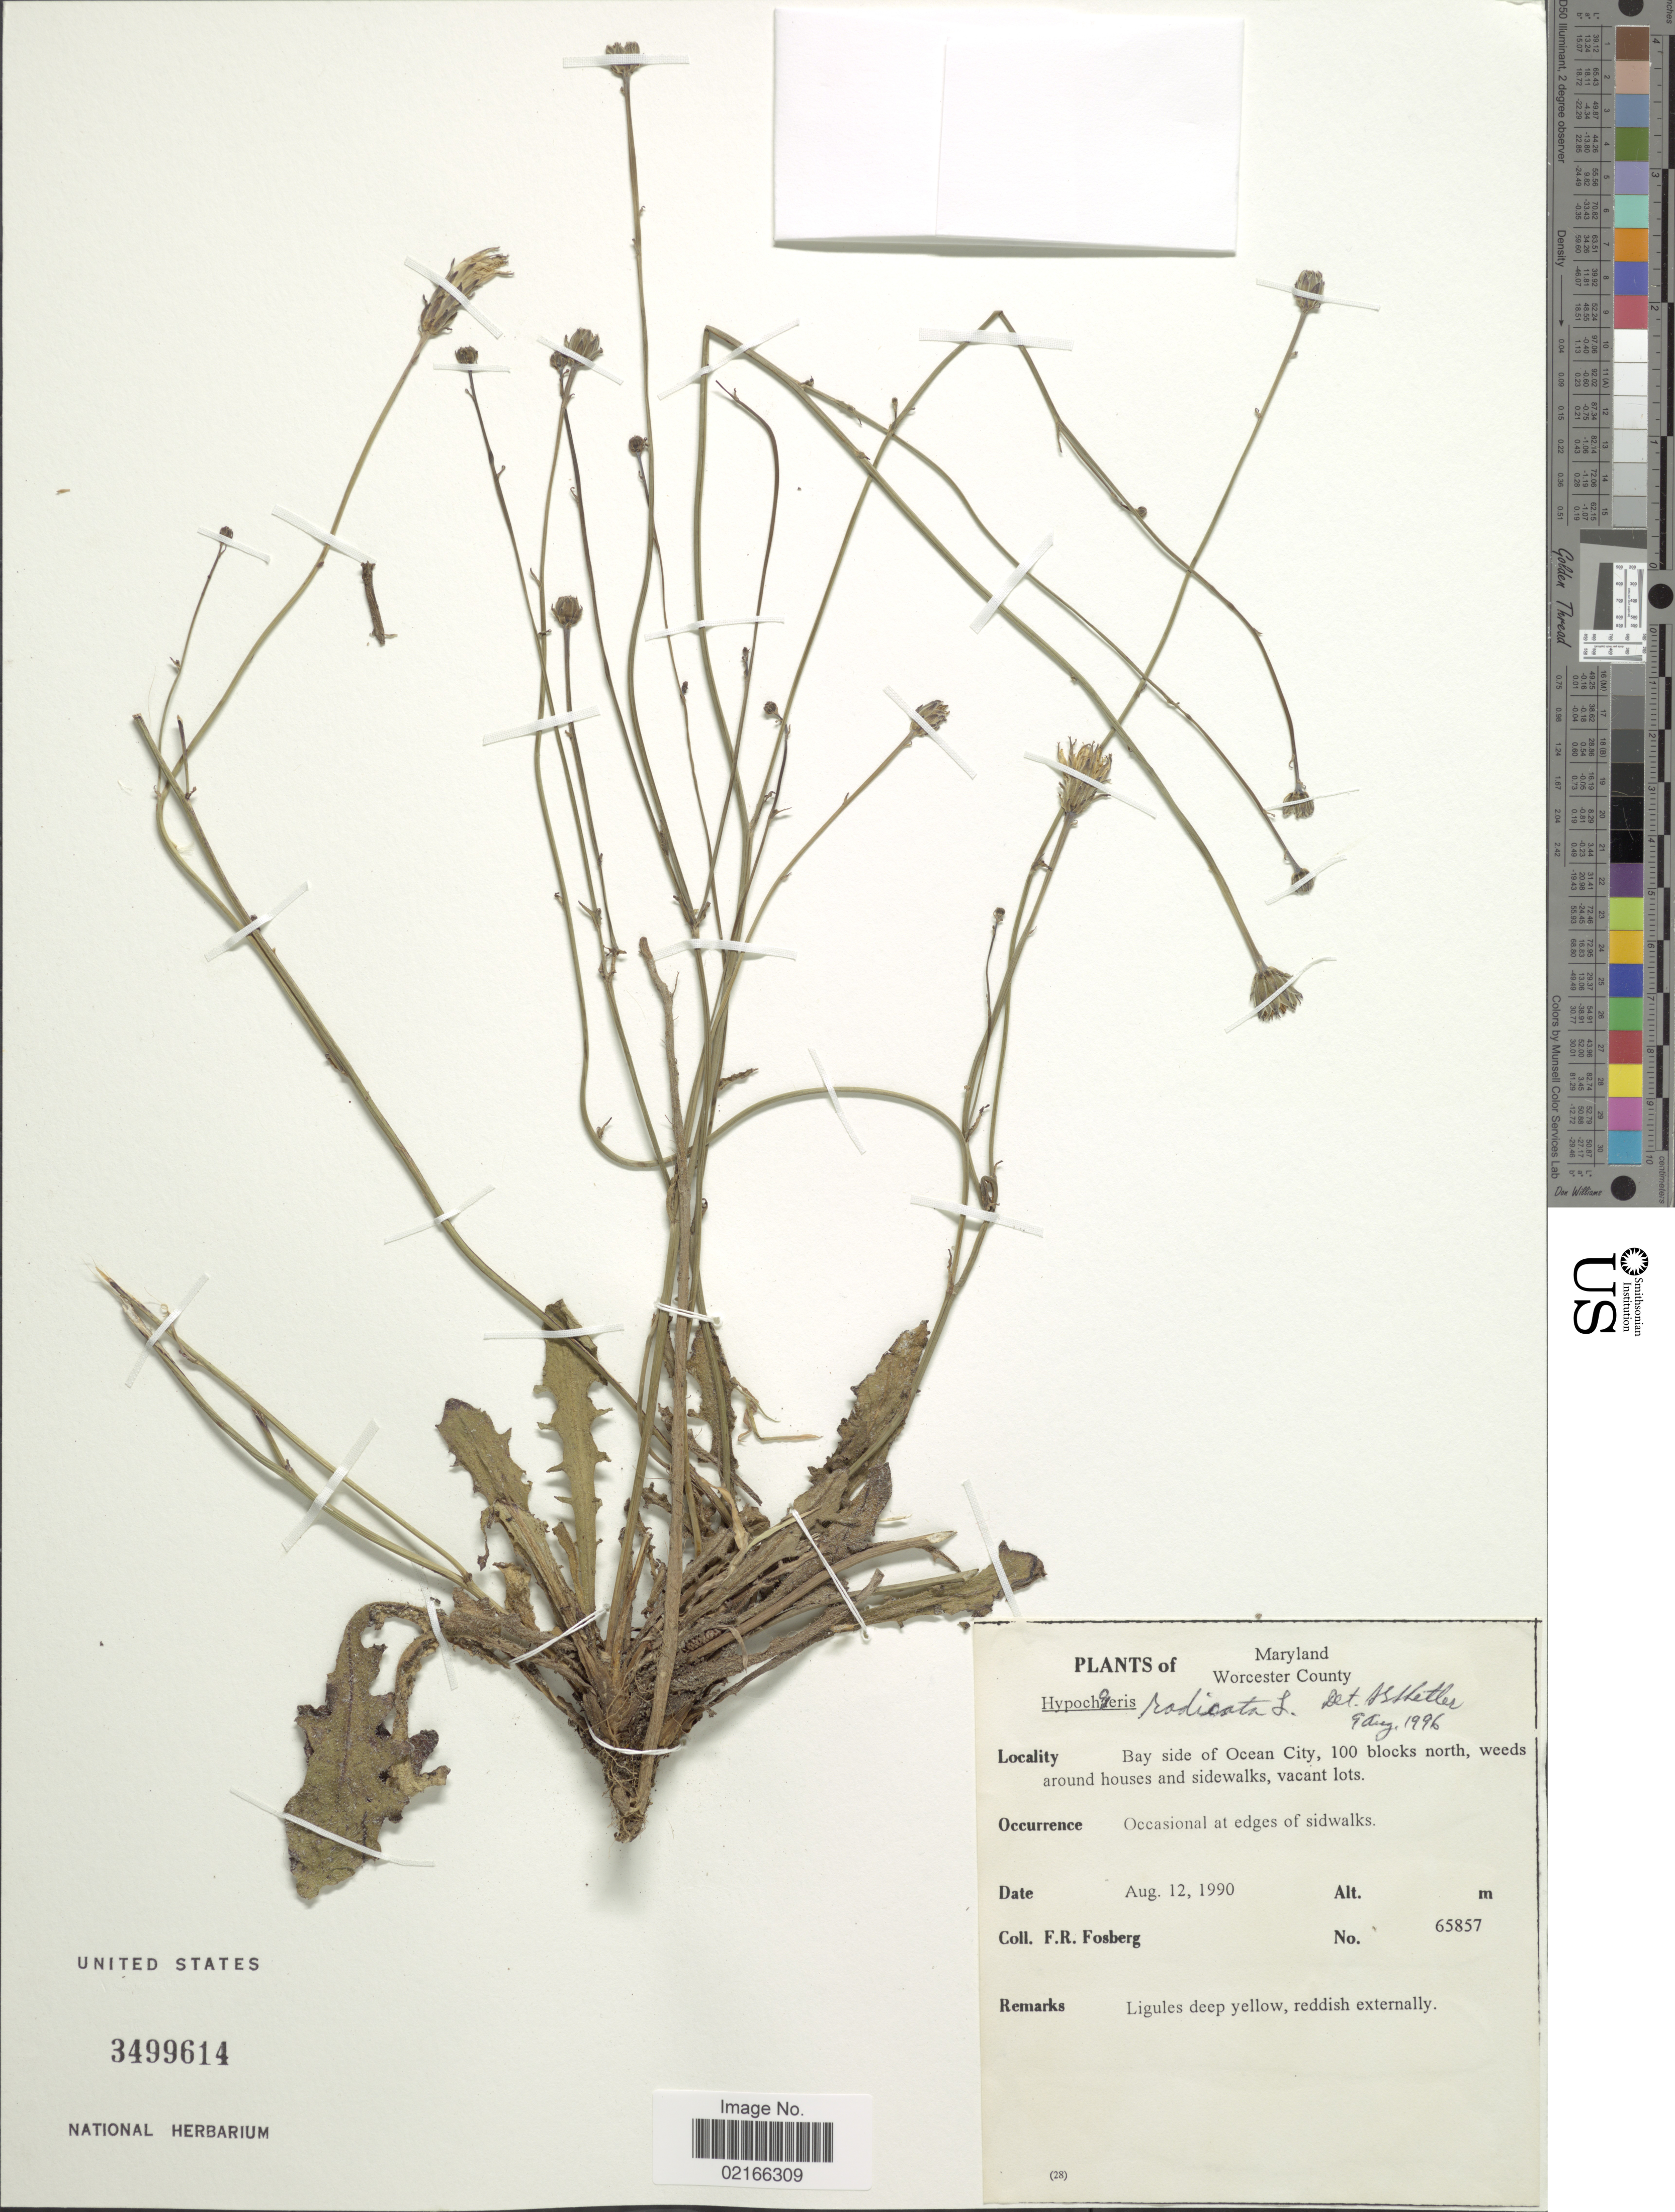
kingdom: Plantae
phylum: Tracheophyta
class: Magnoliopsida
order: Asterales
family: Asteraceae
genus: Hypochaeris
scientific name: Hypochaeris radicata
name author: L.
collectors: F. R. Fosberg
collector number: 65857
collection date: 1990-08-12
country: United States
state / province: Maryland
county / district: Worcester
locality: Worcester County. Bay side of Ocean City, 100 blocks north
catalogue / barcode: US 3499614